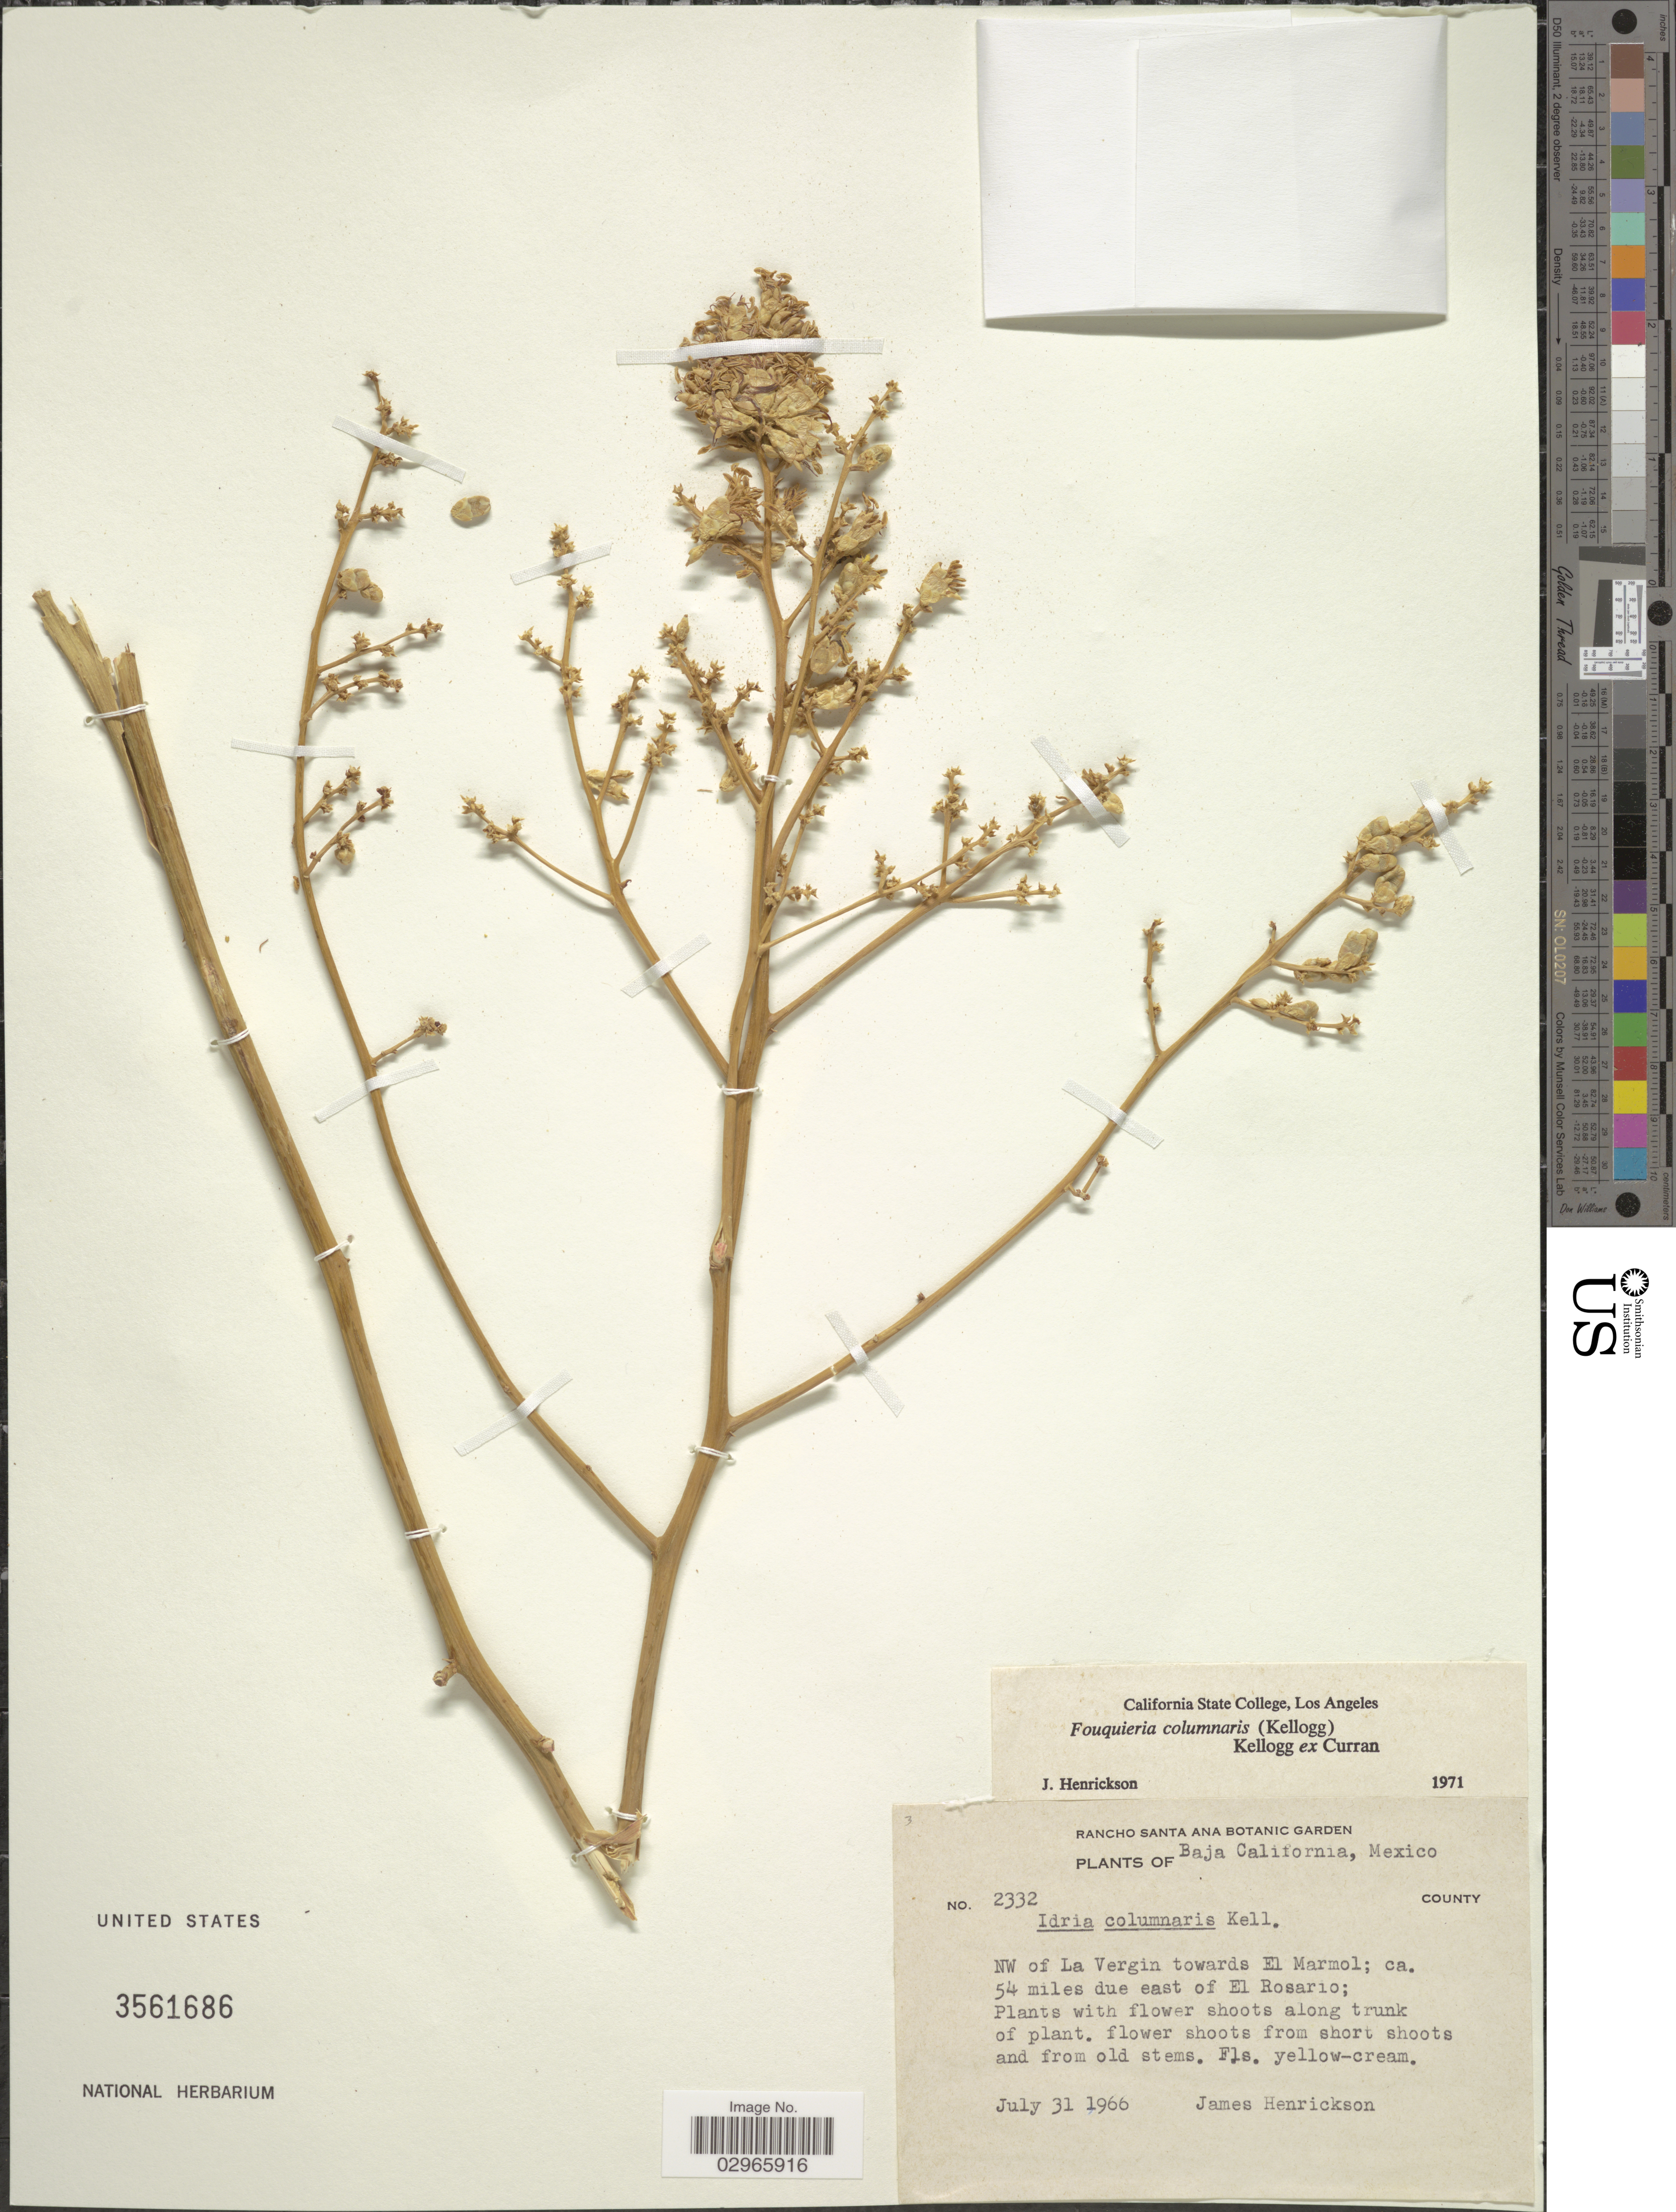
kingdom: Plantae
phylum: Tracheophyta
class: Magnoliopsida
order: Ericales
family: Fouquieriaceae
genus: Fouquieria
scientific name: Fouquieria columnaris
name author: Kellogg ex Curran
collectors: J. S. Henrickson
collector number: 2332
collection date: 1966-07-31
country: Mexico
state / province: Baja California Norte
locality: NW of La Vergin towards El Marmol; ca. 54 miles due east of El Rosario.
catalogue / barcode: US 3561686